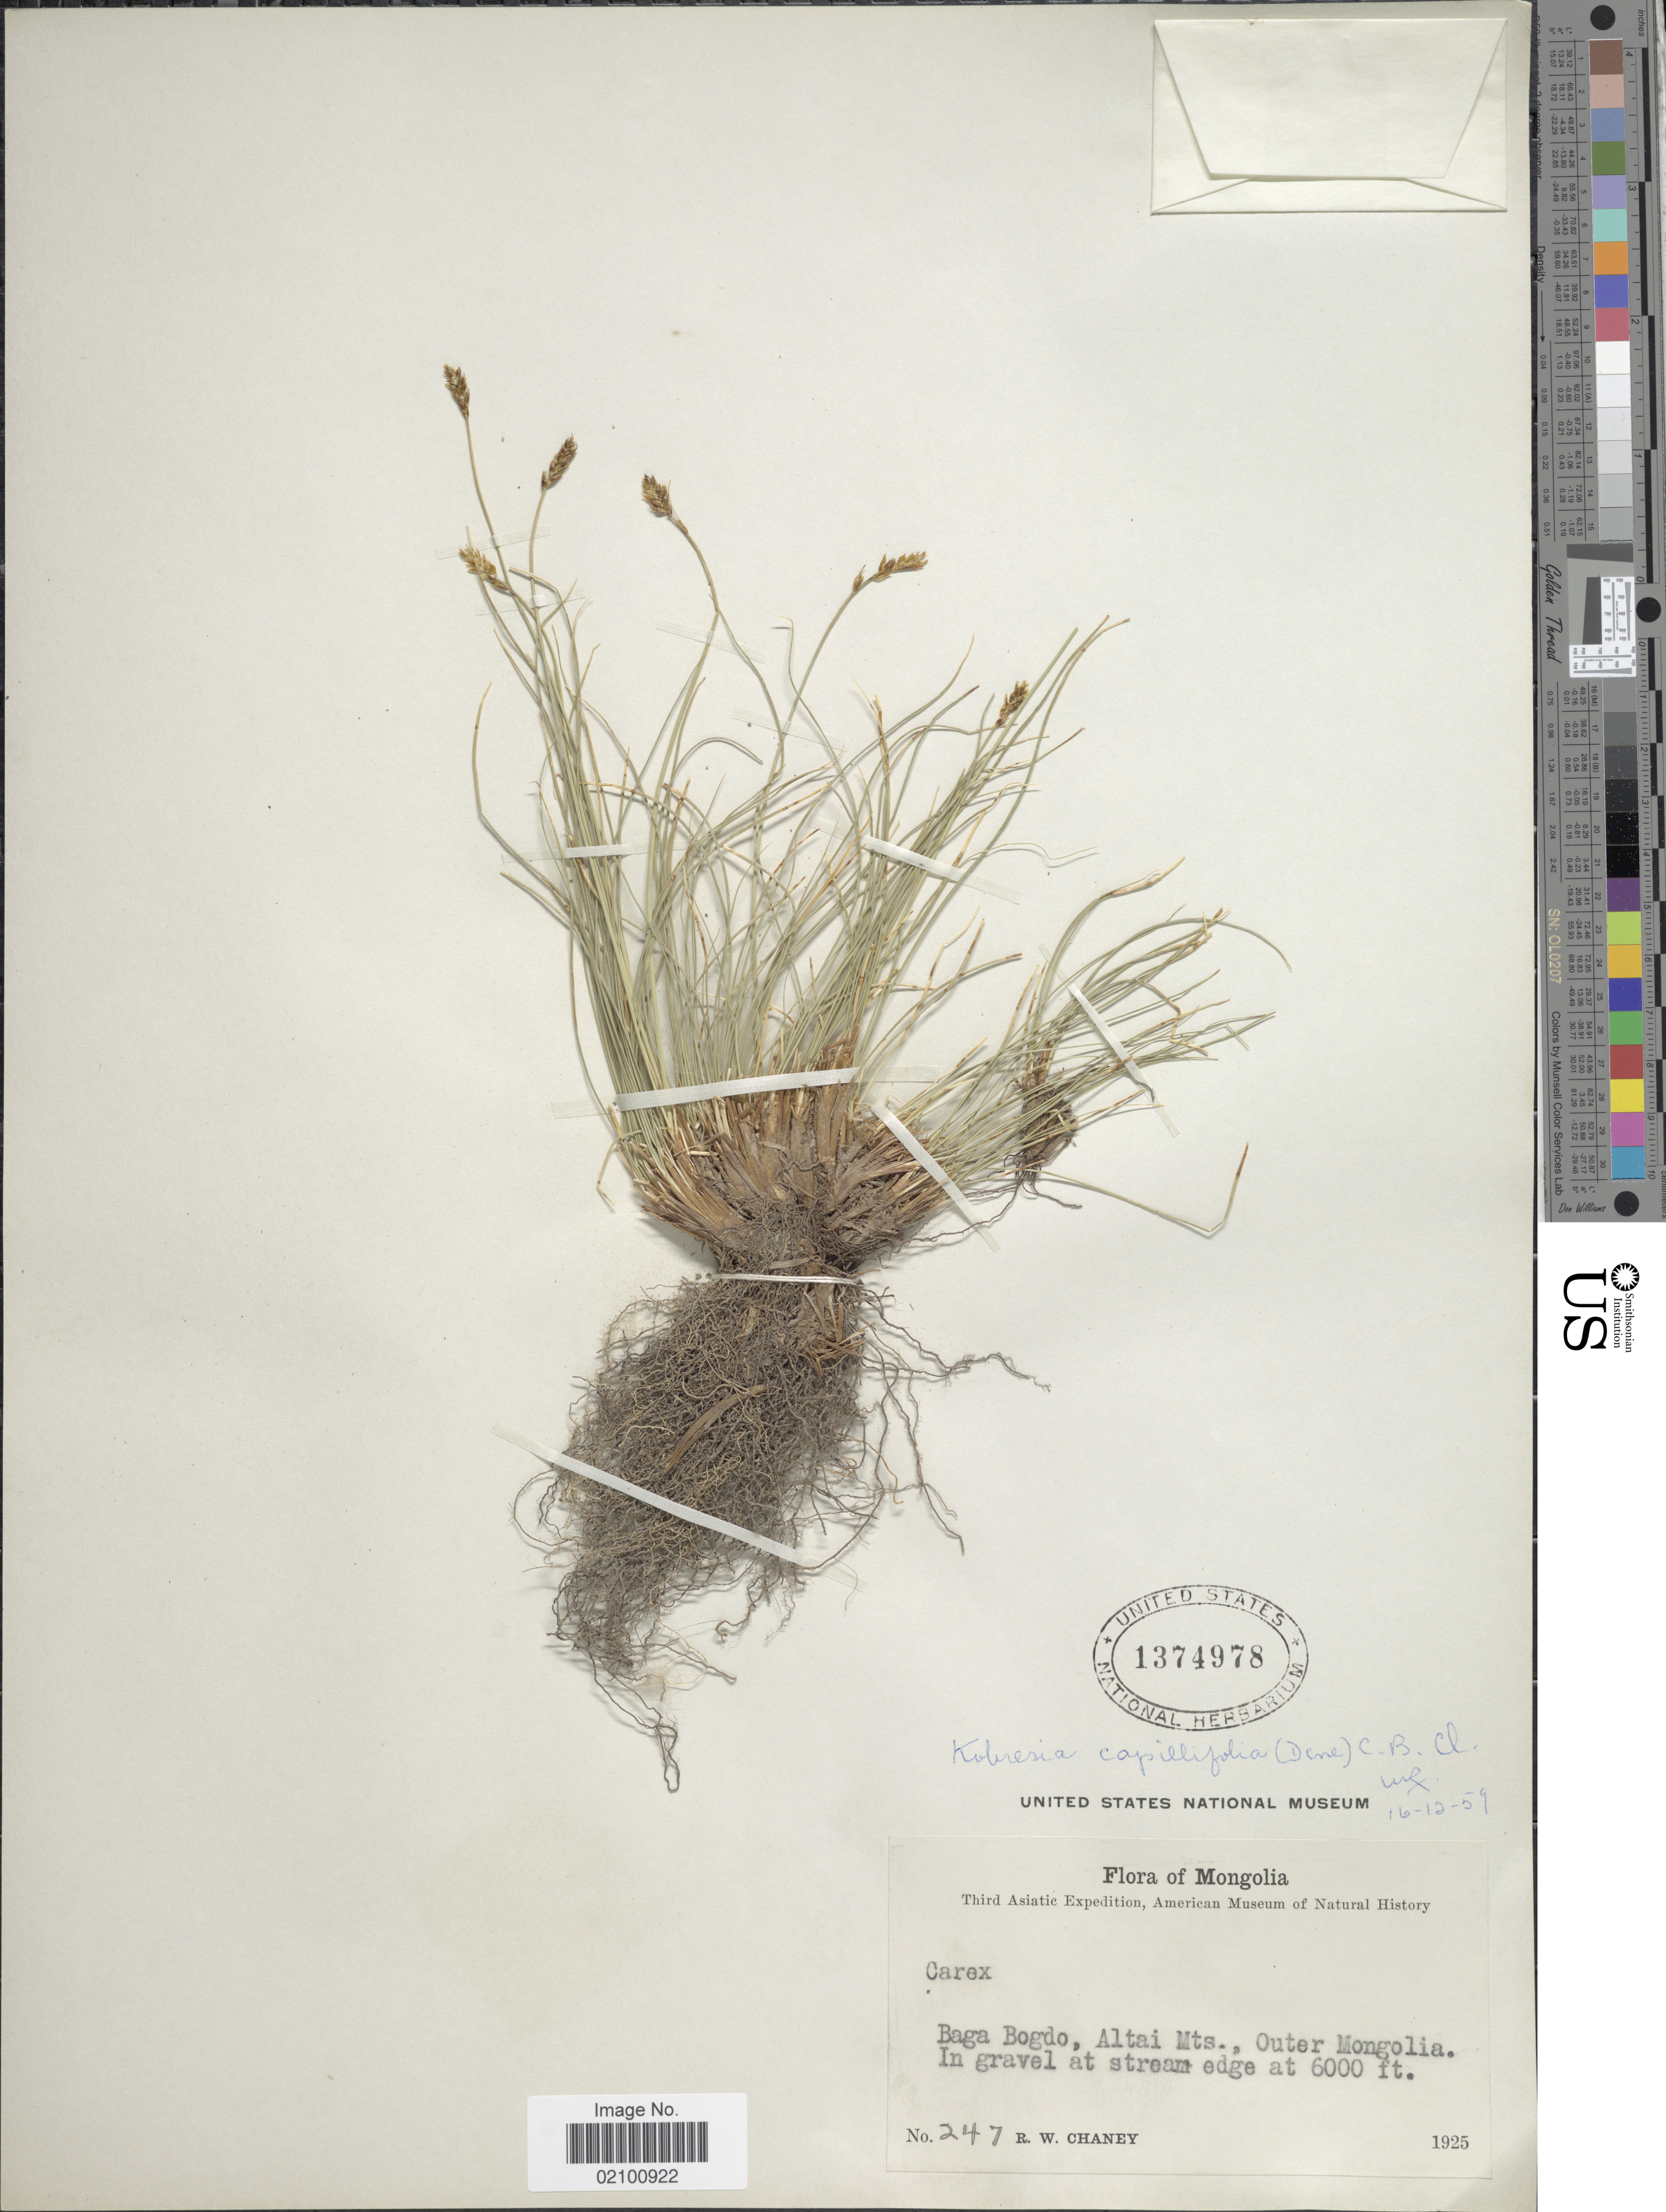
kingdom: Plantae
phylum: Tracheophyta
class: Liliopsida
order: Poales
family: Cyperaceae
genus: Carex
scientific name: Carex capillifolia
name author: (Decne.) S.R. Zhang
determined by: Strong, M. T., (US), Smithsonian Institution - National Museum of Natural History (UNITED STATES)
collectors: R. Chaney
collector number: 247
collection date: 1925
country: Mongolia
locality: Baga Bogdo, Altai Mts, Outer Mongolia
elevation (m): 1829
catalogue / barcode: US 1374978